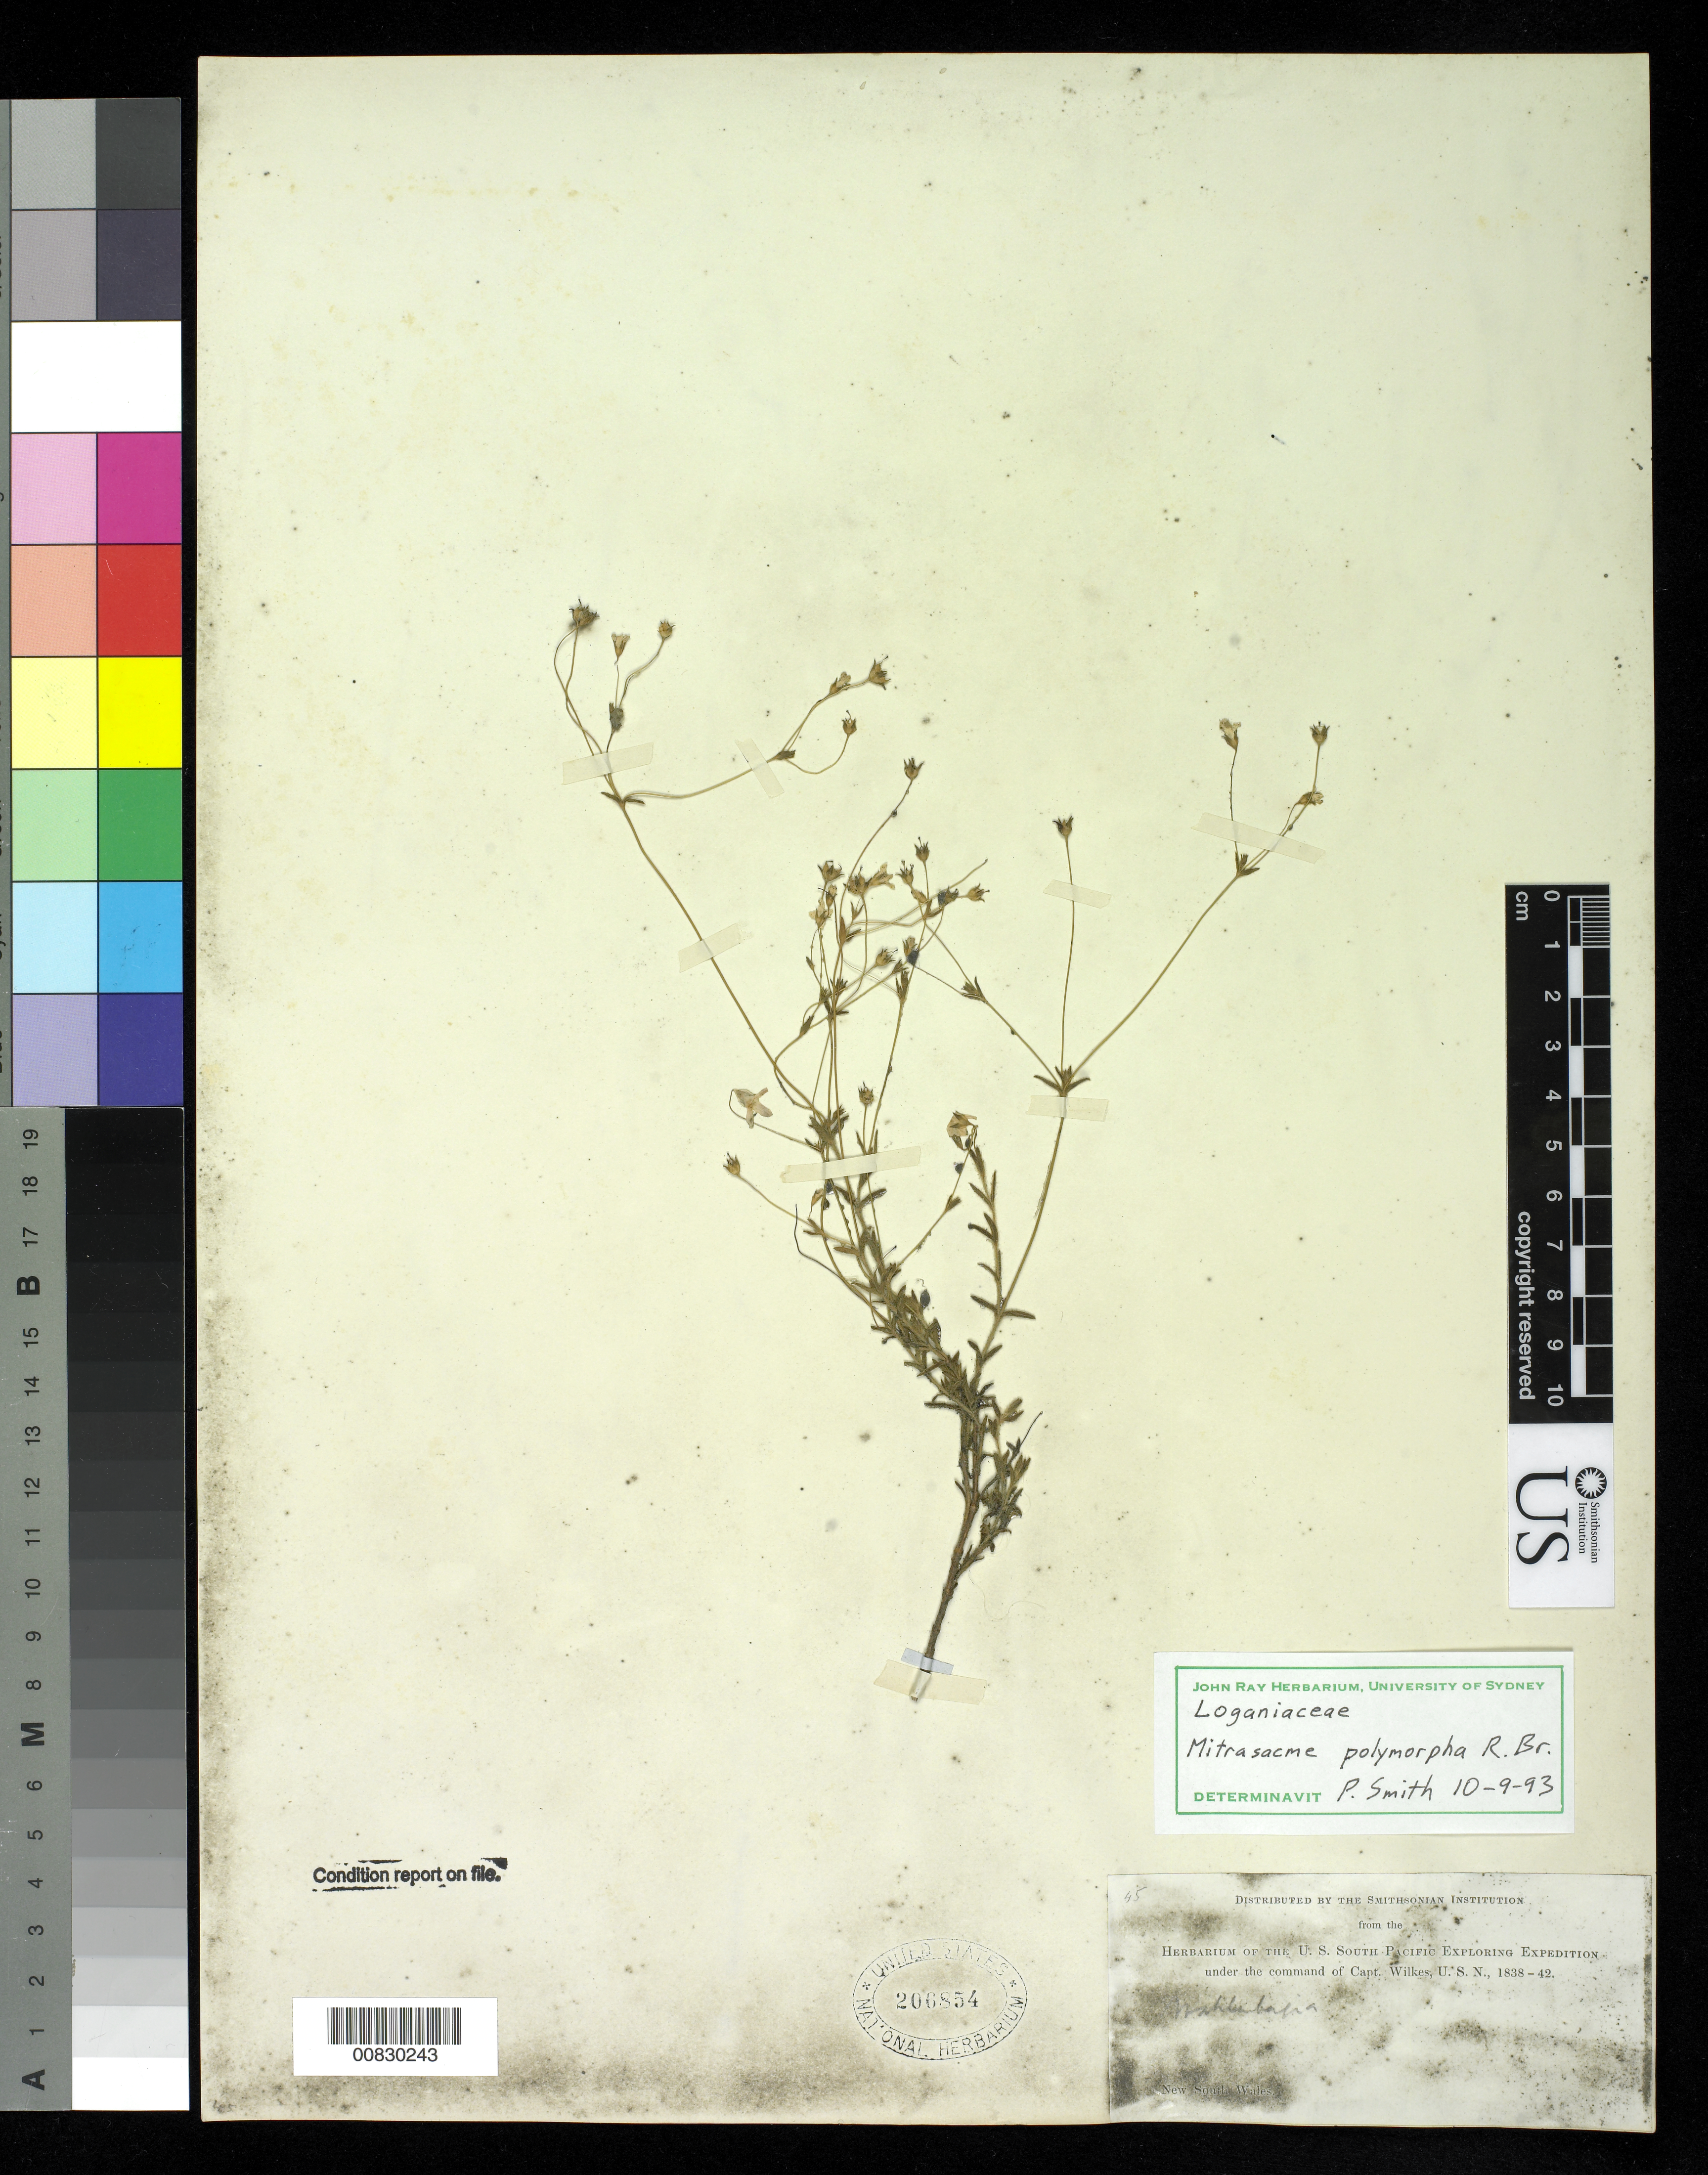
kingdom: Plantae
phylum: Tracheophyta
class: Magnoliopsida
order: Gentianales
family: Loganiaceae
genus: Mitrasacme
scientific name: Mitrasacme polymorpha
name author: R. Br.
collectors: Wilkes Explor. Exped.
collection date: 1838/1842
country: Australia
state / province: New South Wales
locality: New South Wales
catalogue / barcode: US 206854